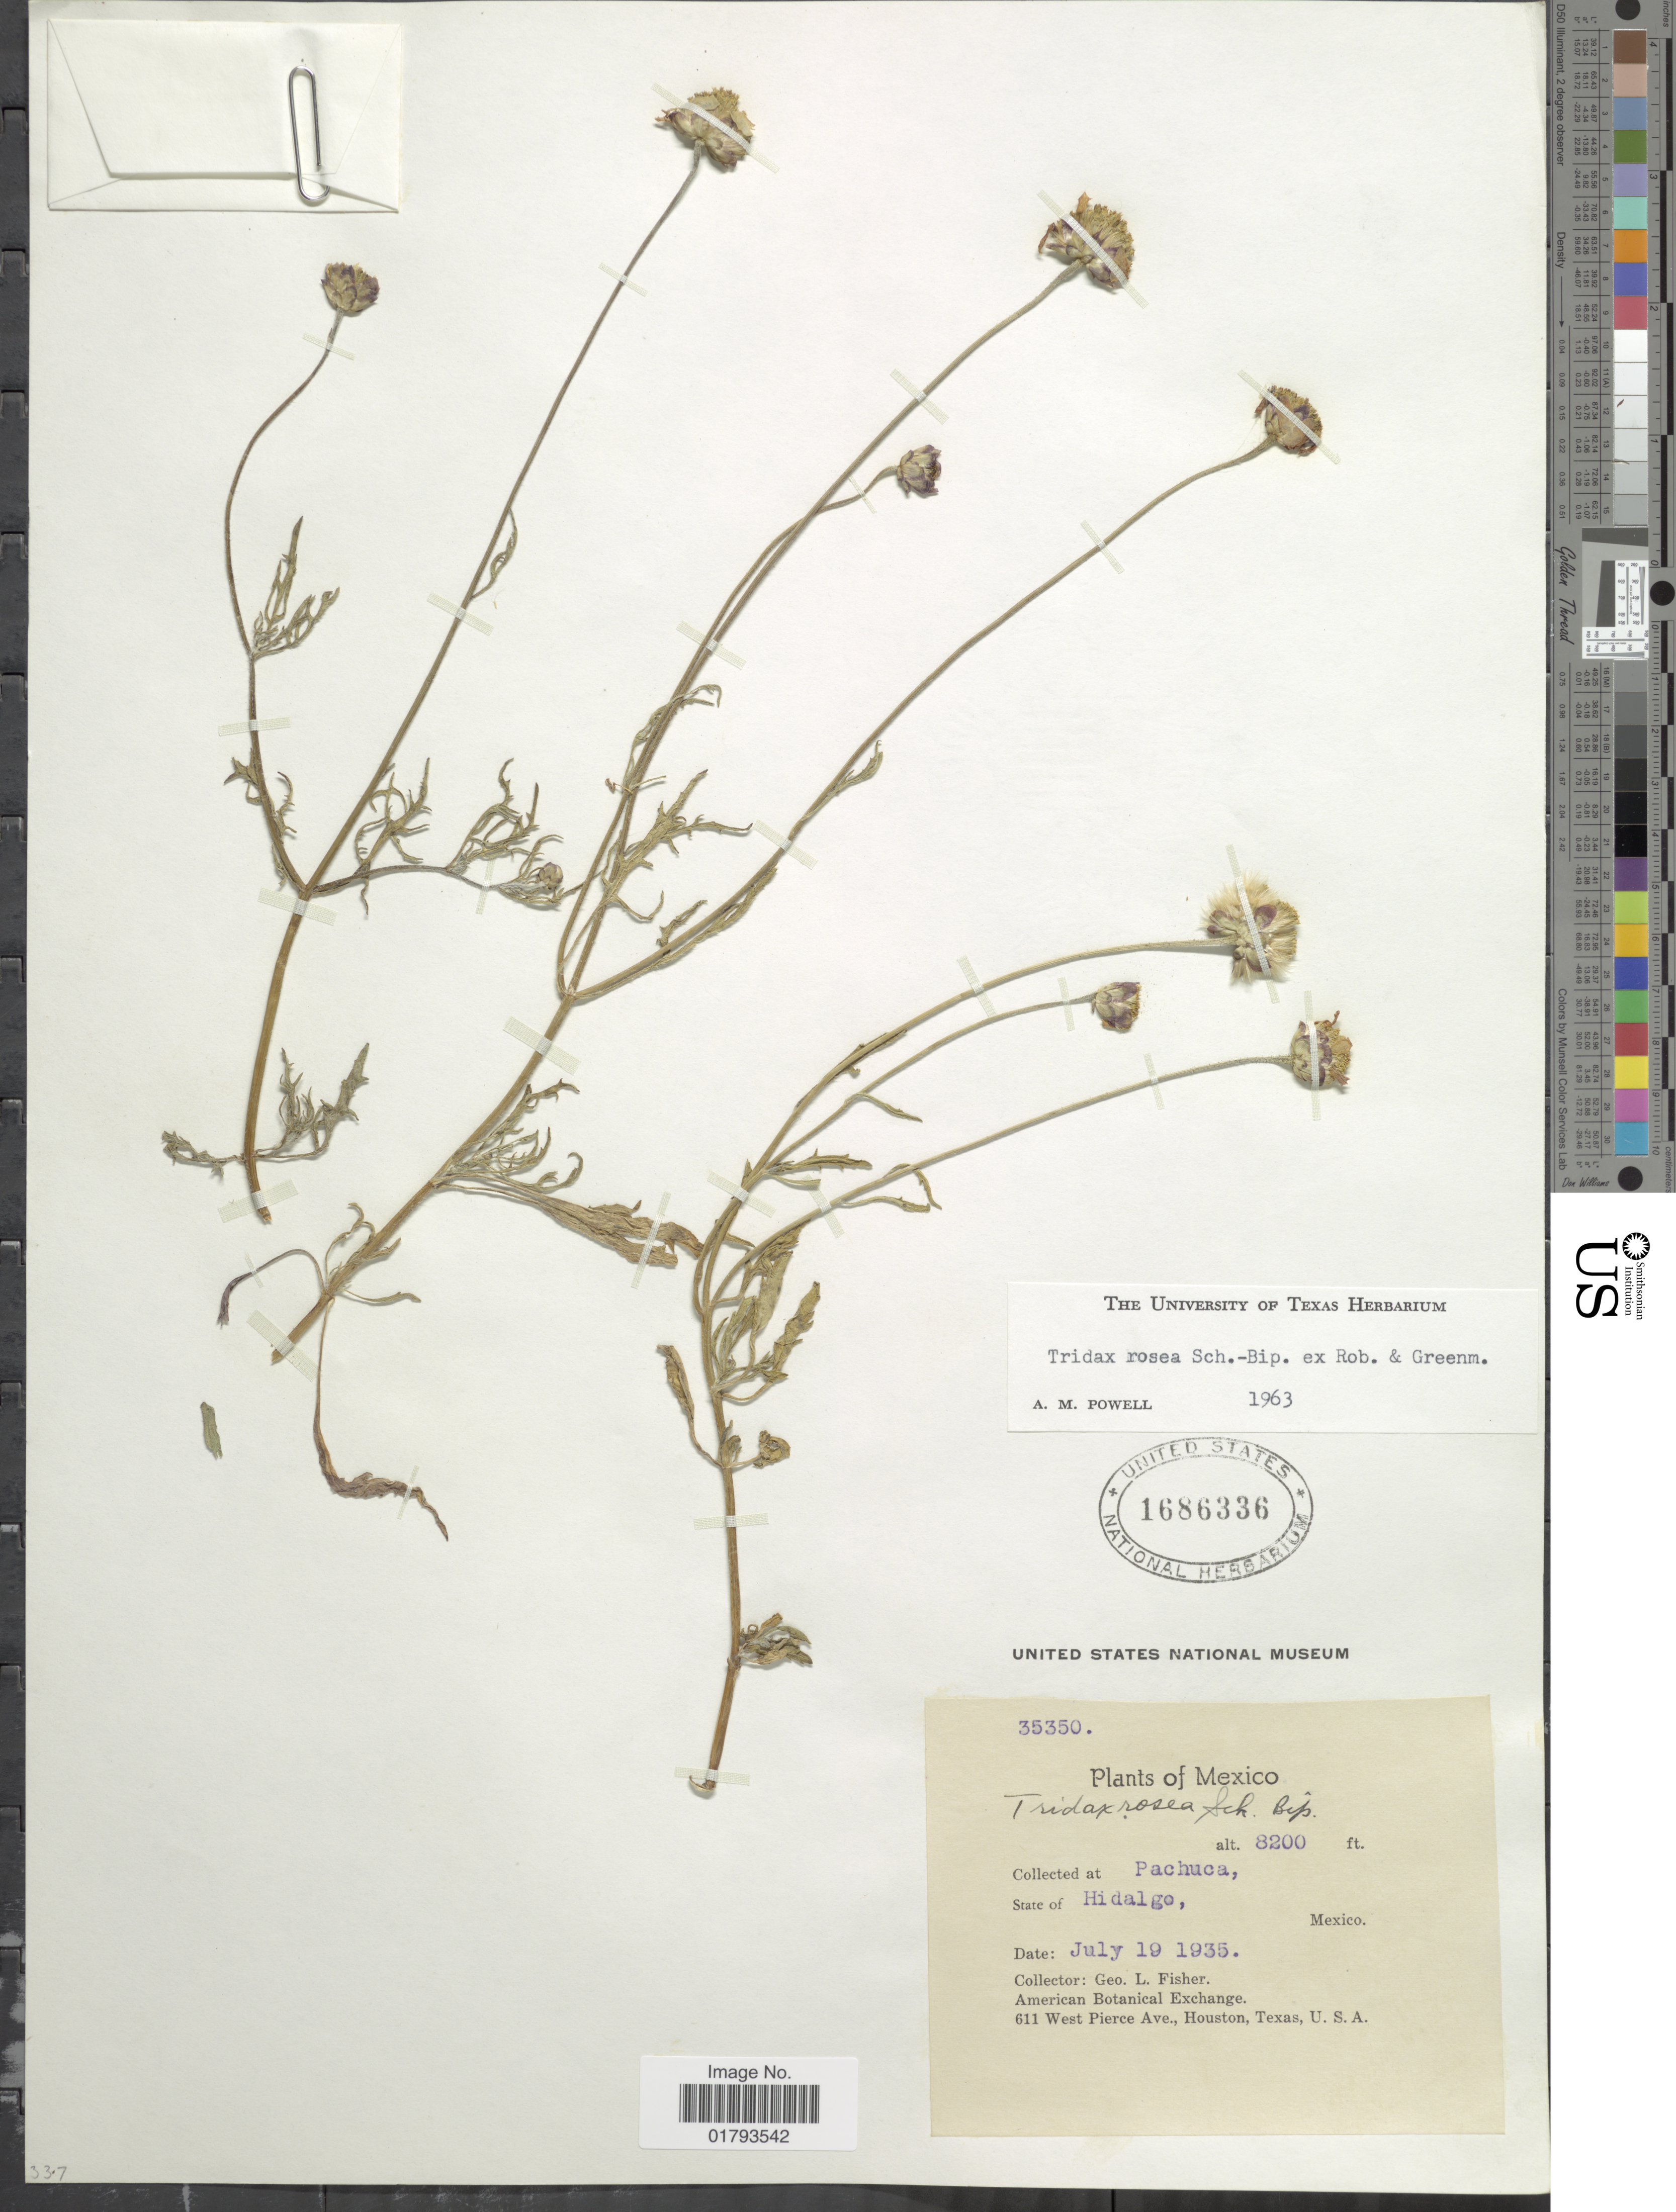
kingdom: Plantae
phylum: Tracheophyta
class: Magnoliopsida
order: Asterales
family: Asteraceae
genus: Tridax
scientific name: Tridax rosea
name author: Sch. Bip. ex B.L. Rob. & Greenm.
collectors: G. L. Fisher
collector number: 35350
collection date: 1935-07-19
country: Mexico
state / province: Hidalgo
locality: Pachuca, State of Hidalgo.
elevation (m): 2499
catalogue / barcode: US 1686336